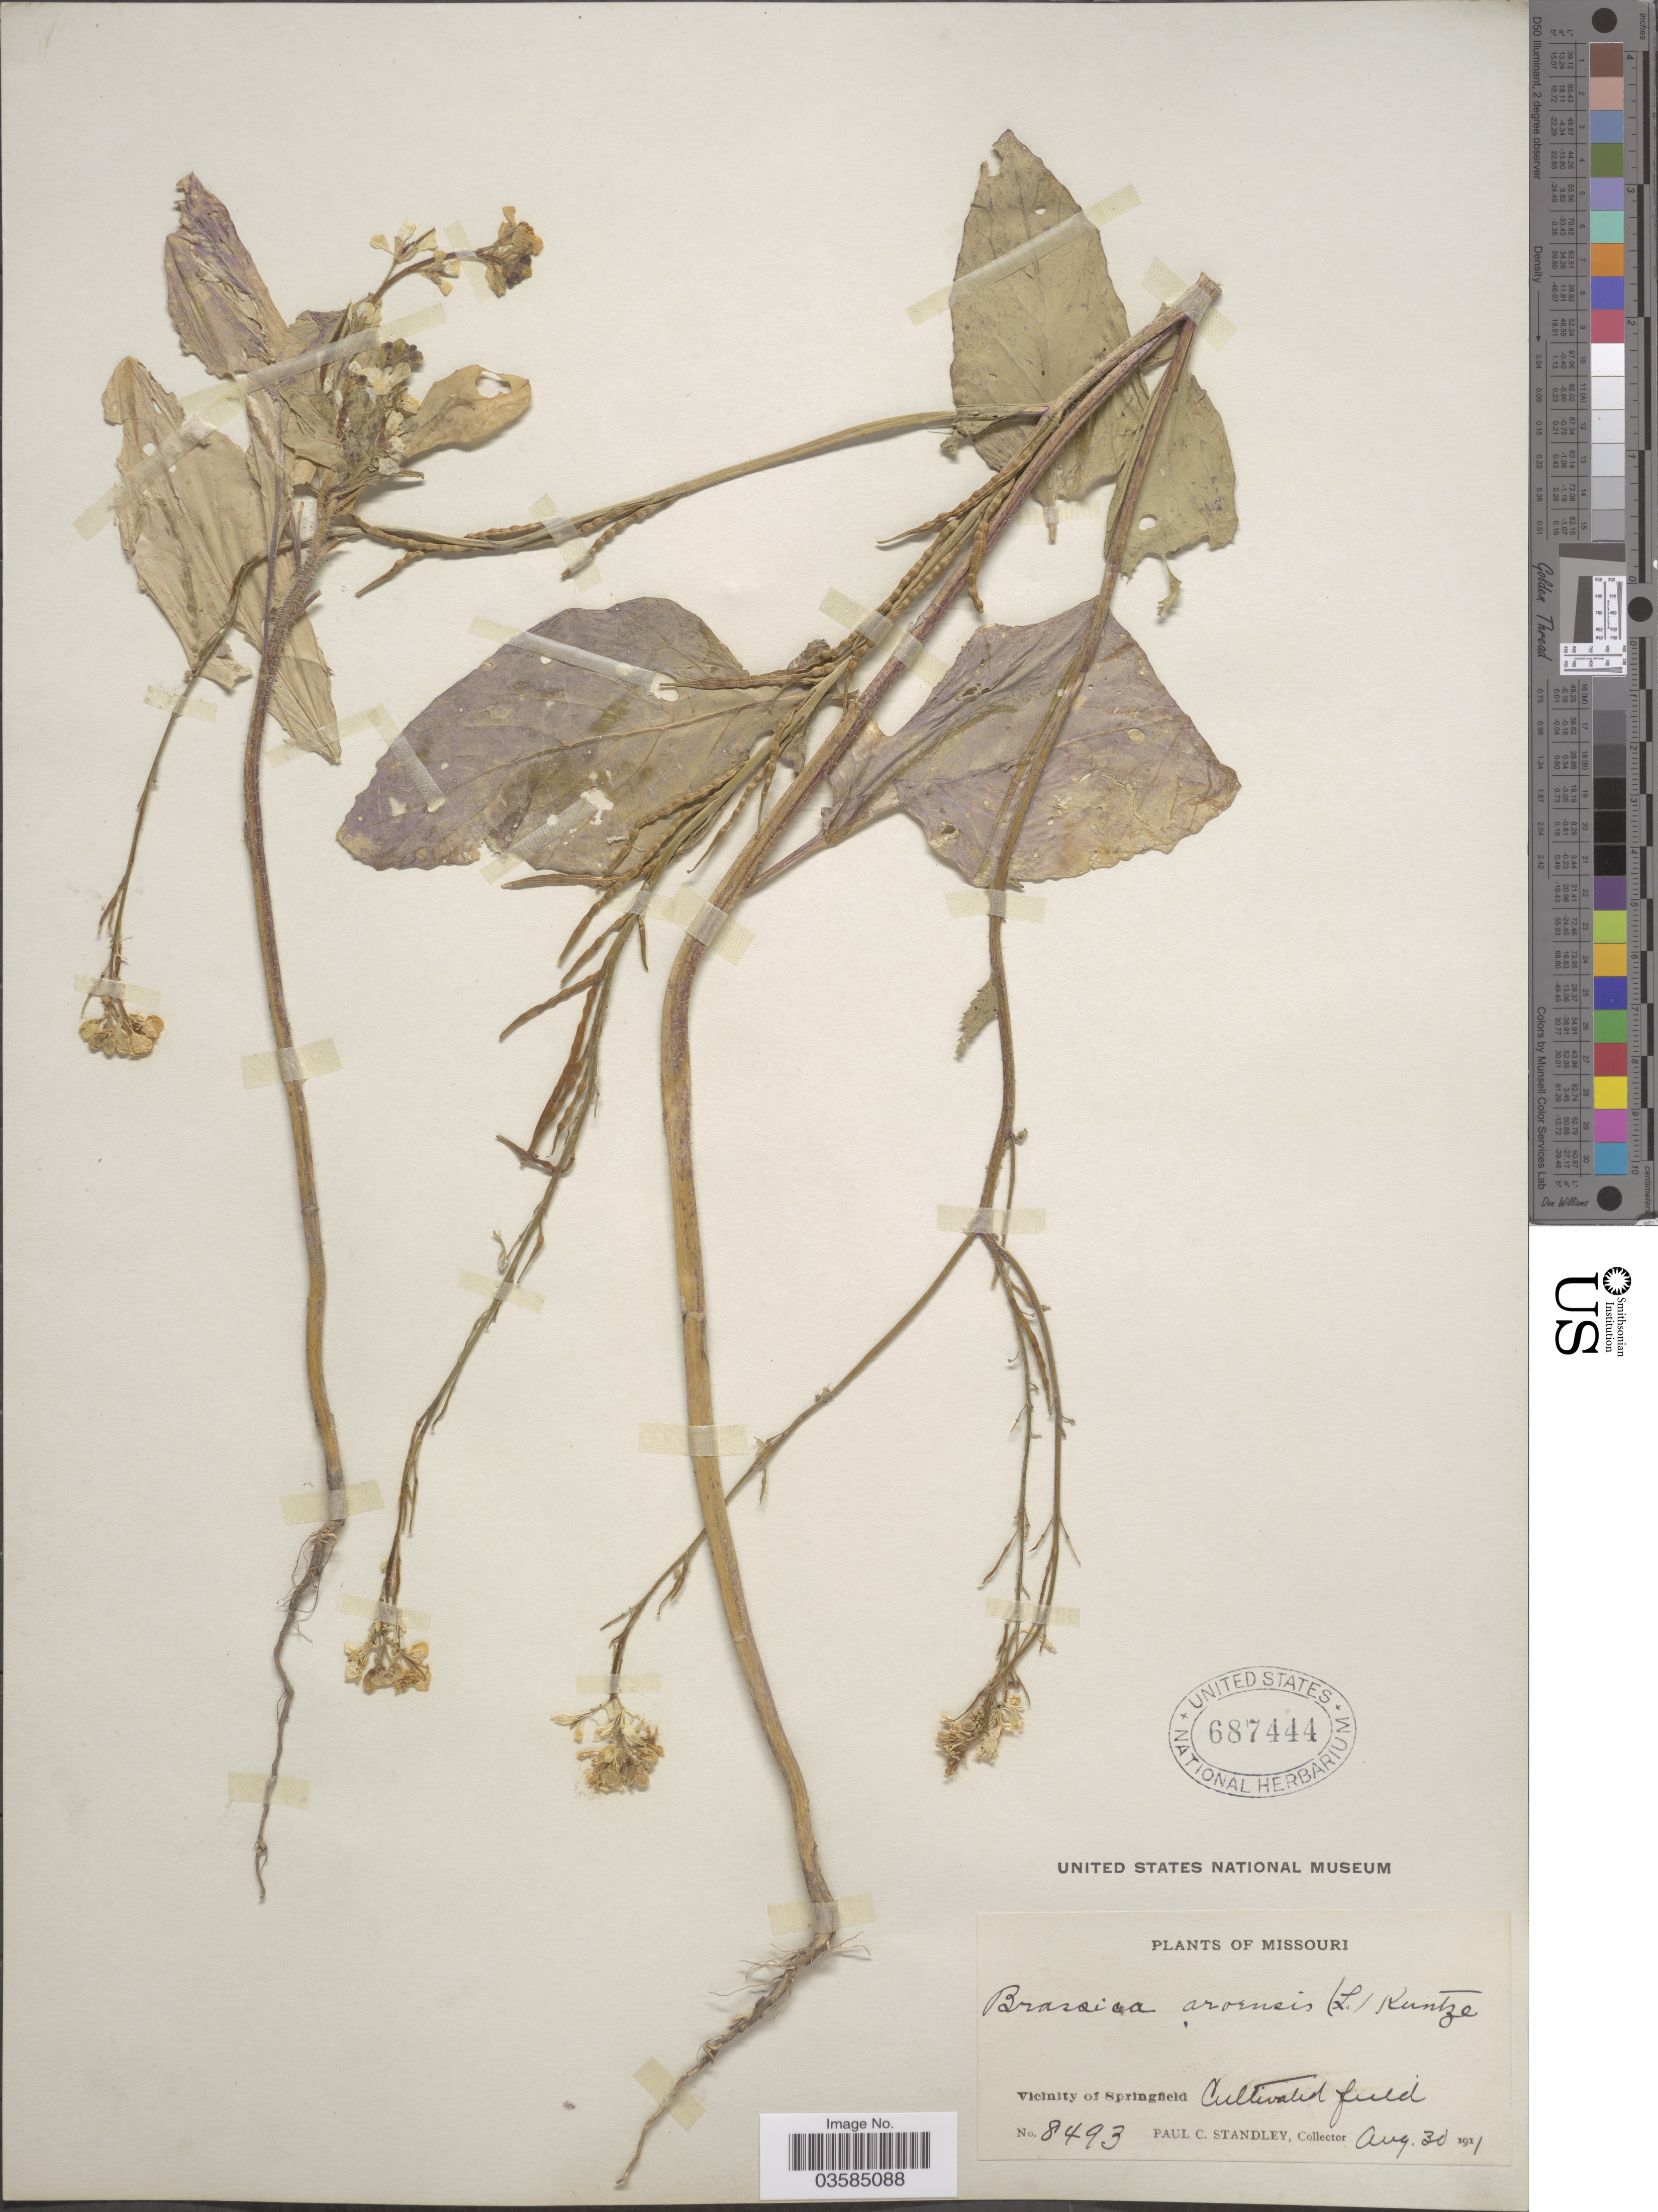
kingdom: Plantae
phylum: Tracheophyta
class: Magnoliopsida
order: Brassicales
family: Brassicaceae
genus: Brassica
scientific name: Brassica kaber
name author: (DC.) L.C. Wheeler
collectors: P. C. Standley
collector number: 8493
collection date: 1911-08-30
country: United States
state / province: Missouri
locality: Vicinity of Springfield. Cultivated field.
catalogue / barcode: US 687444